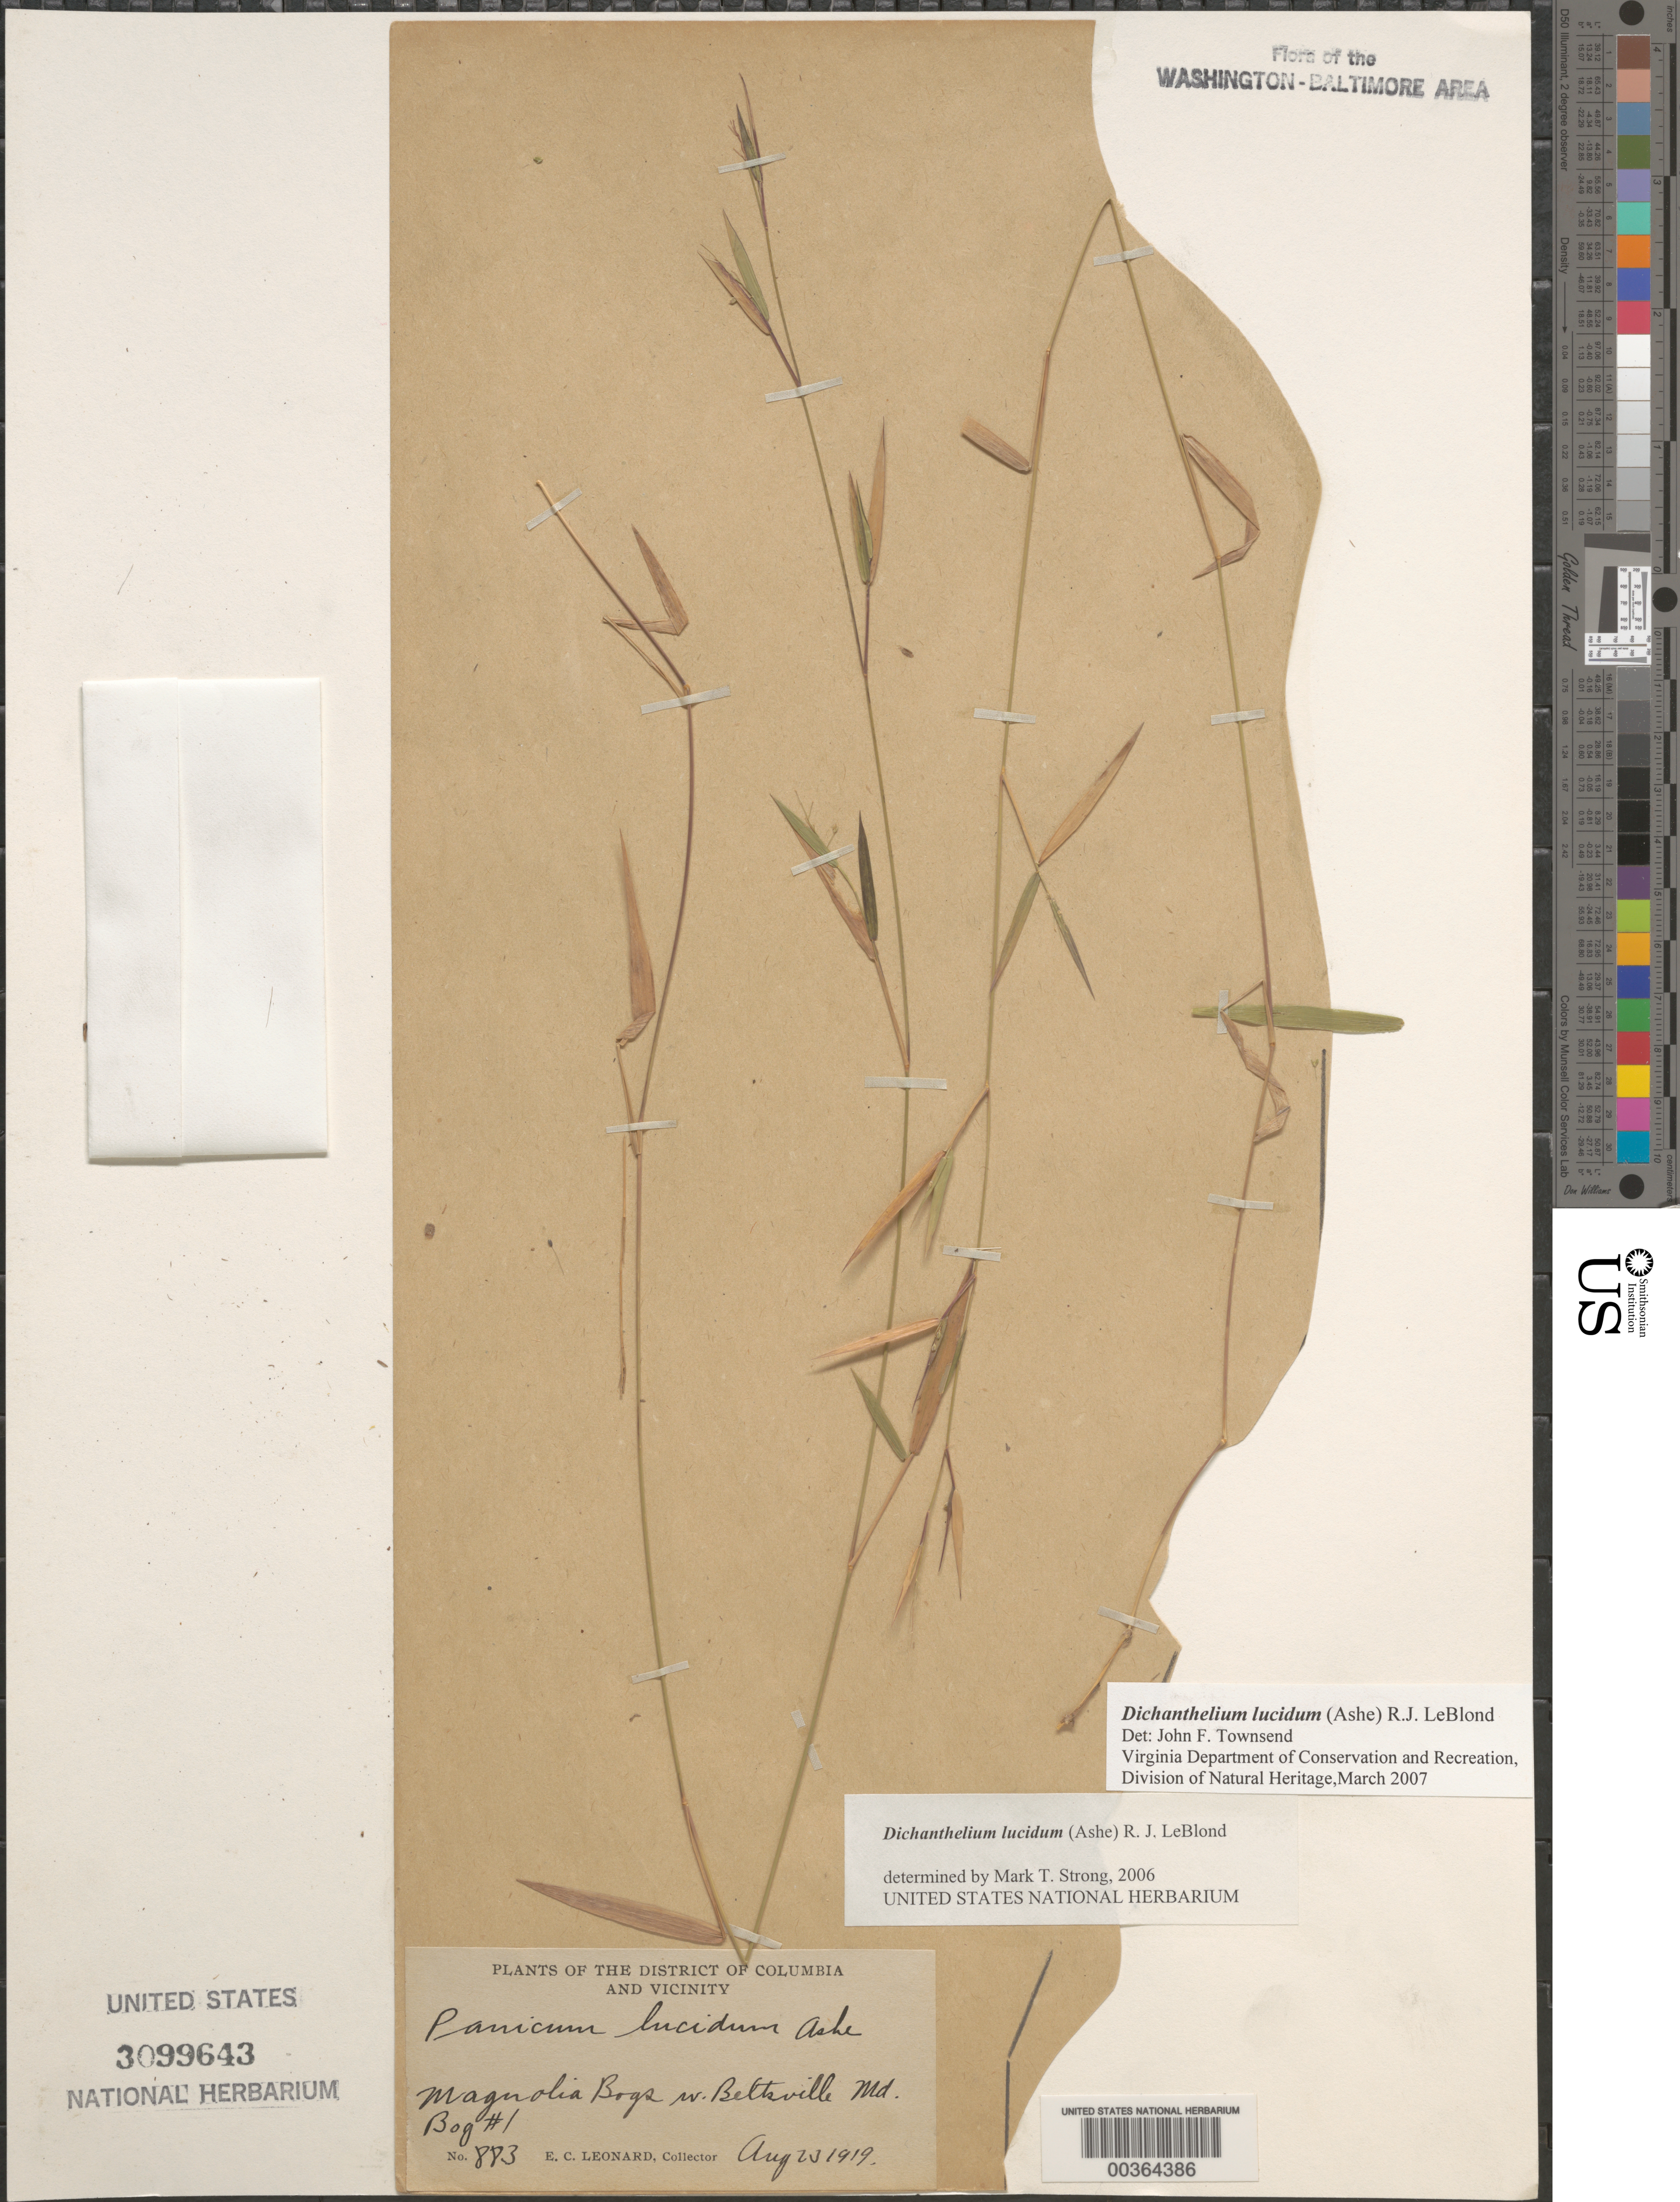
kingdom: Plantae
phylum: Tracheophyta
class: Liliopsida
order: Poales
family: Poaceae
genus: Dichanthelium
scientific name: Dichanthelium dichotomum var. dichotomum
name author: (L.) Gould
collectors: E. C. Leonard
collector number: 883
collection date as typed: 23 Aug 1919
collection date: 1919-08-23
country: United States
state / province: Maryland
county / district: Prince George's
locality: Magnolia Bogs near Beltsville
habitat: Magnolia bogs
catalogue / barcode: US 3099643